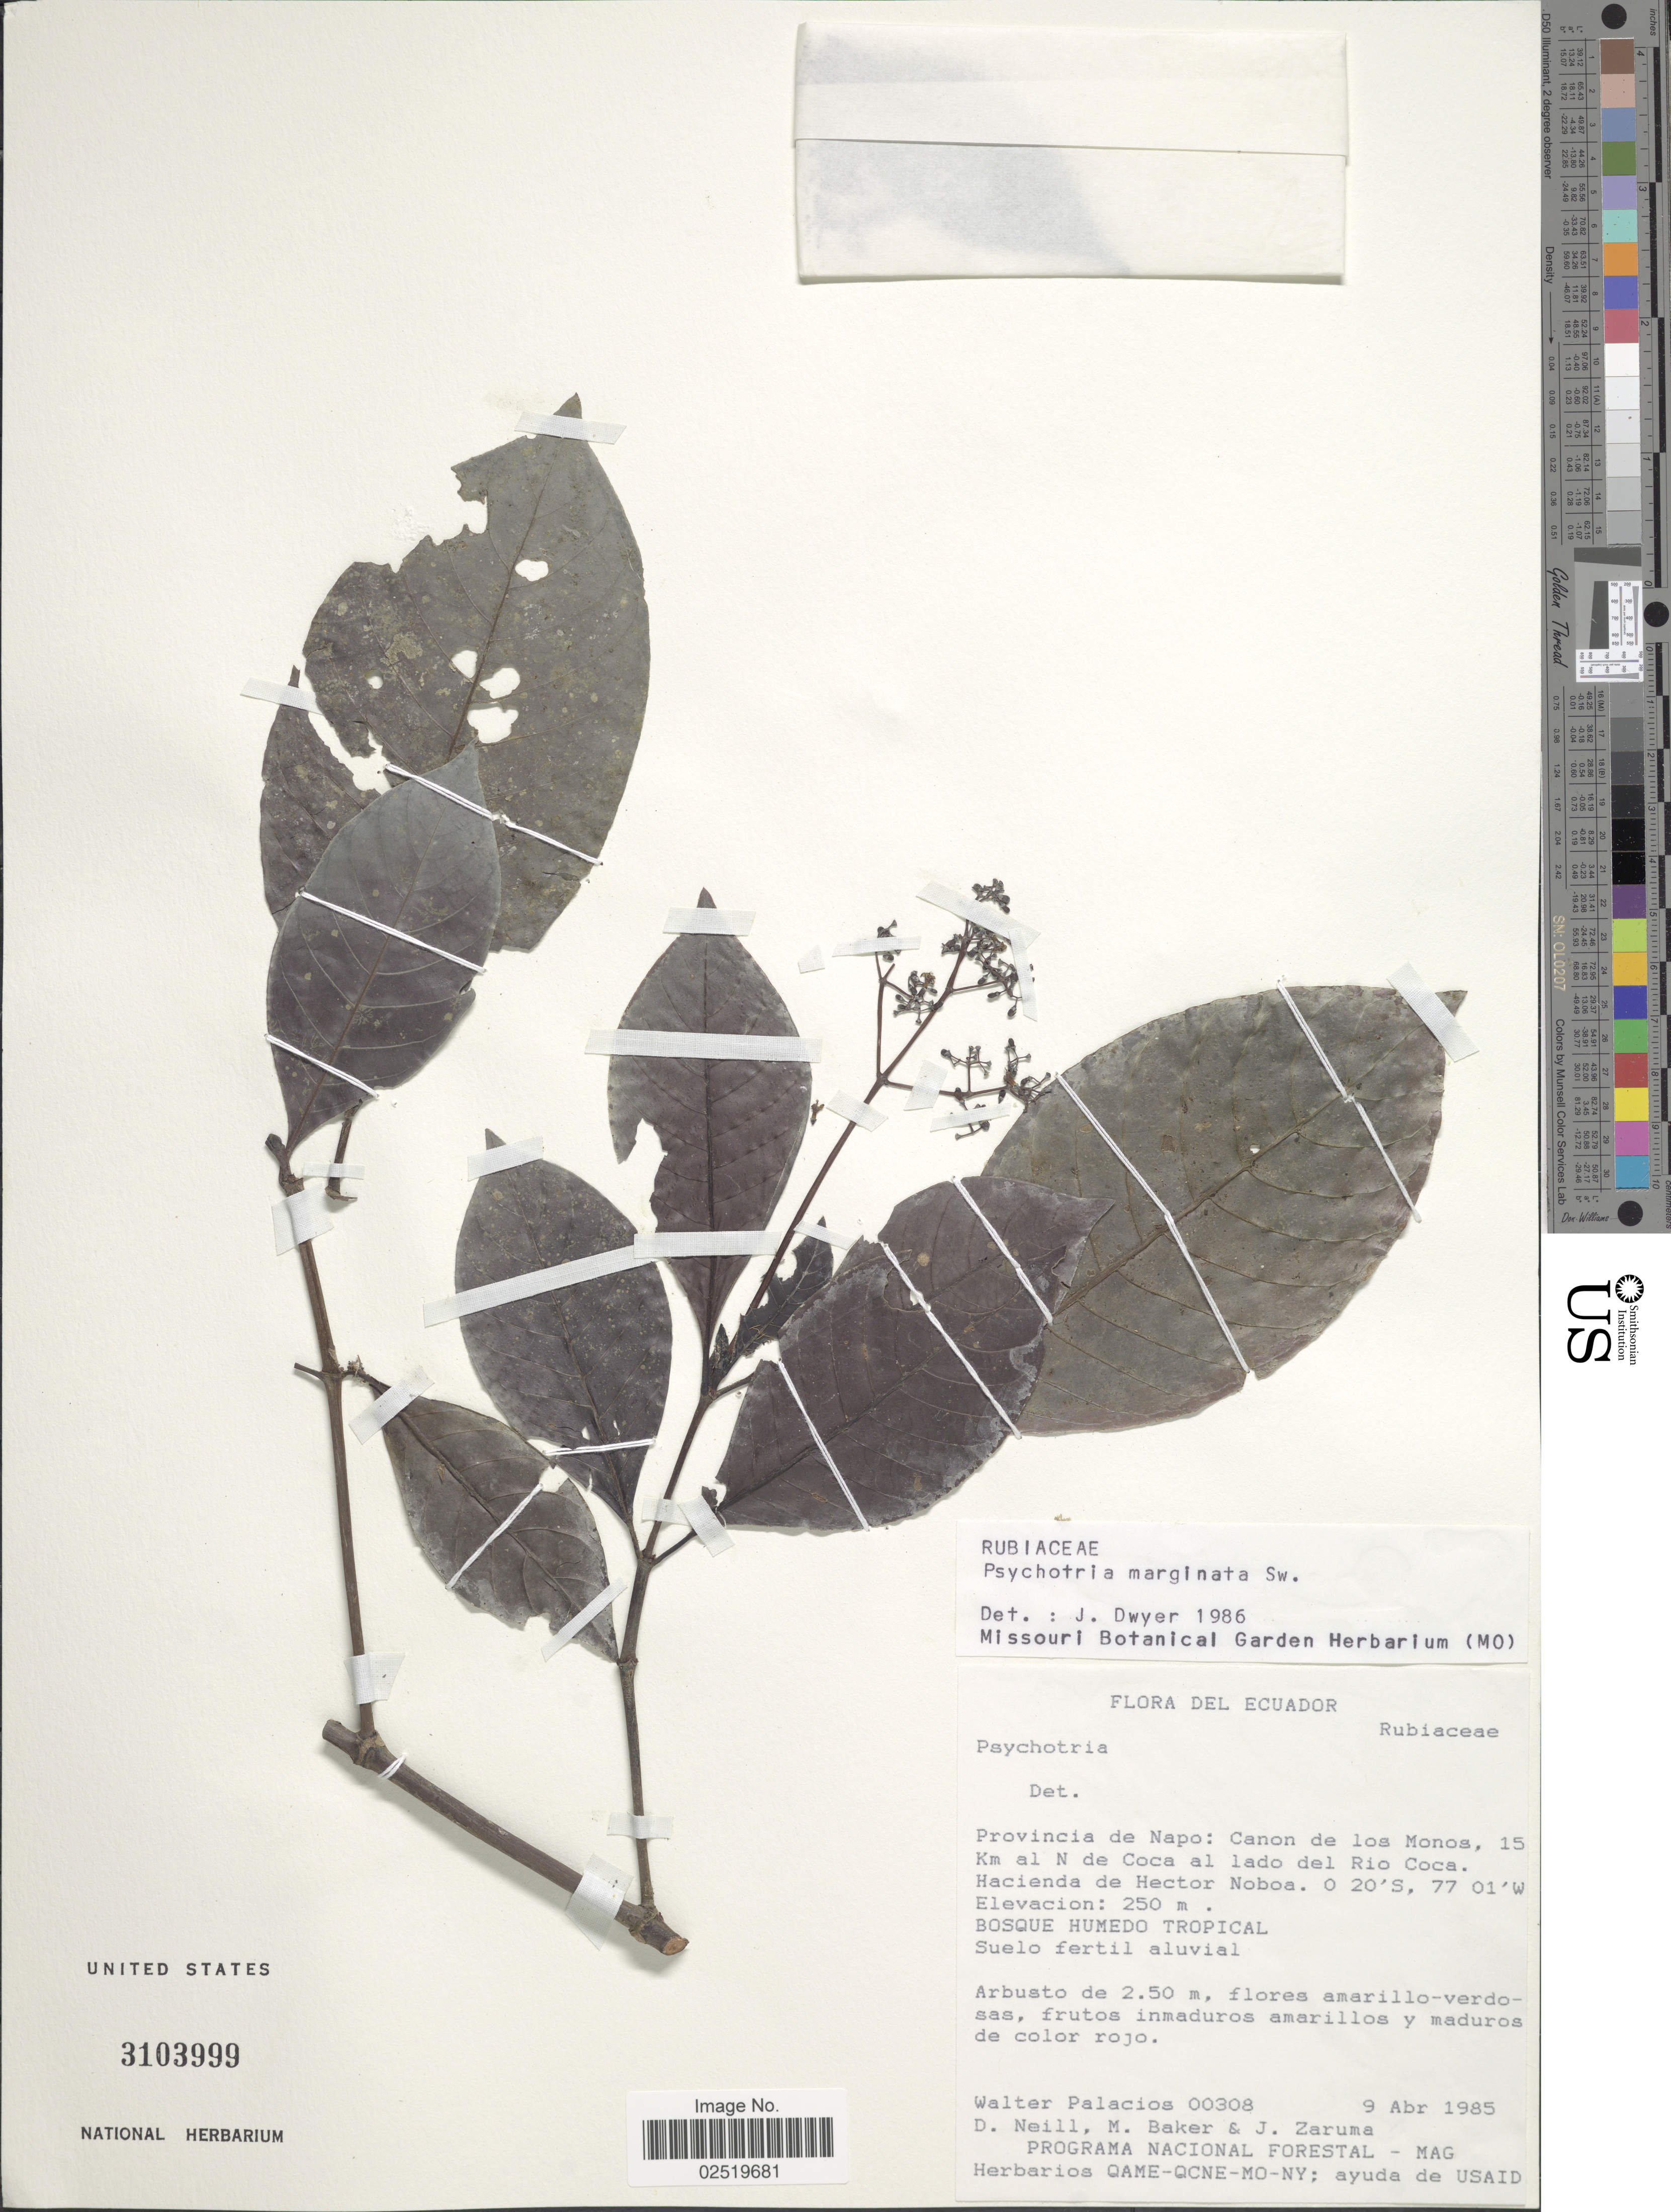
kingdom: Plantae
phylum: Tracheophyta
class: Magnoliopsida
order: Gentianales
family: Rubiaceae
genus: Psychotria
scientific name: Psychotria marginata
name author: Sw.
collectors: W. Palacios, D. Neill, M. Baker & J. Zaruma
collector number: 00308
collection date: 1985-04-09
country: Ecuador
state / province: Napo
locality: Canon de los Monos, 15 Km al N de Coca al lado del Rio Coca, Hacienda de Hector Noboa.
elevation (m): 250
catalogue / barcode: US 3103999